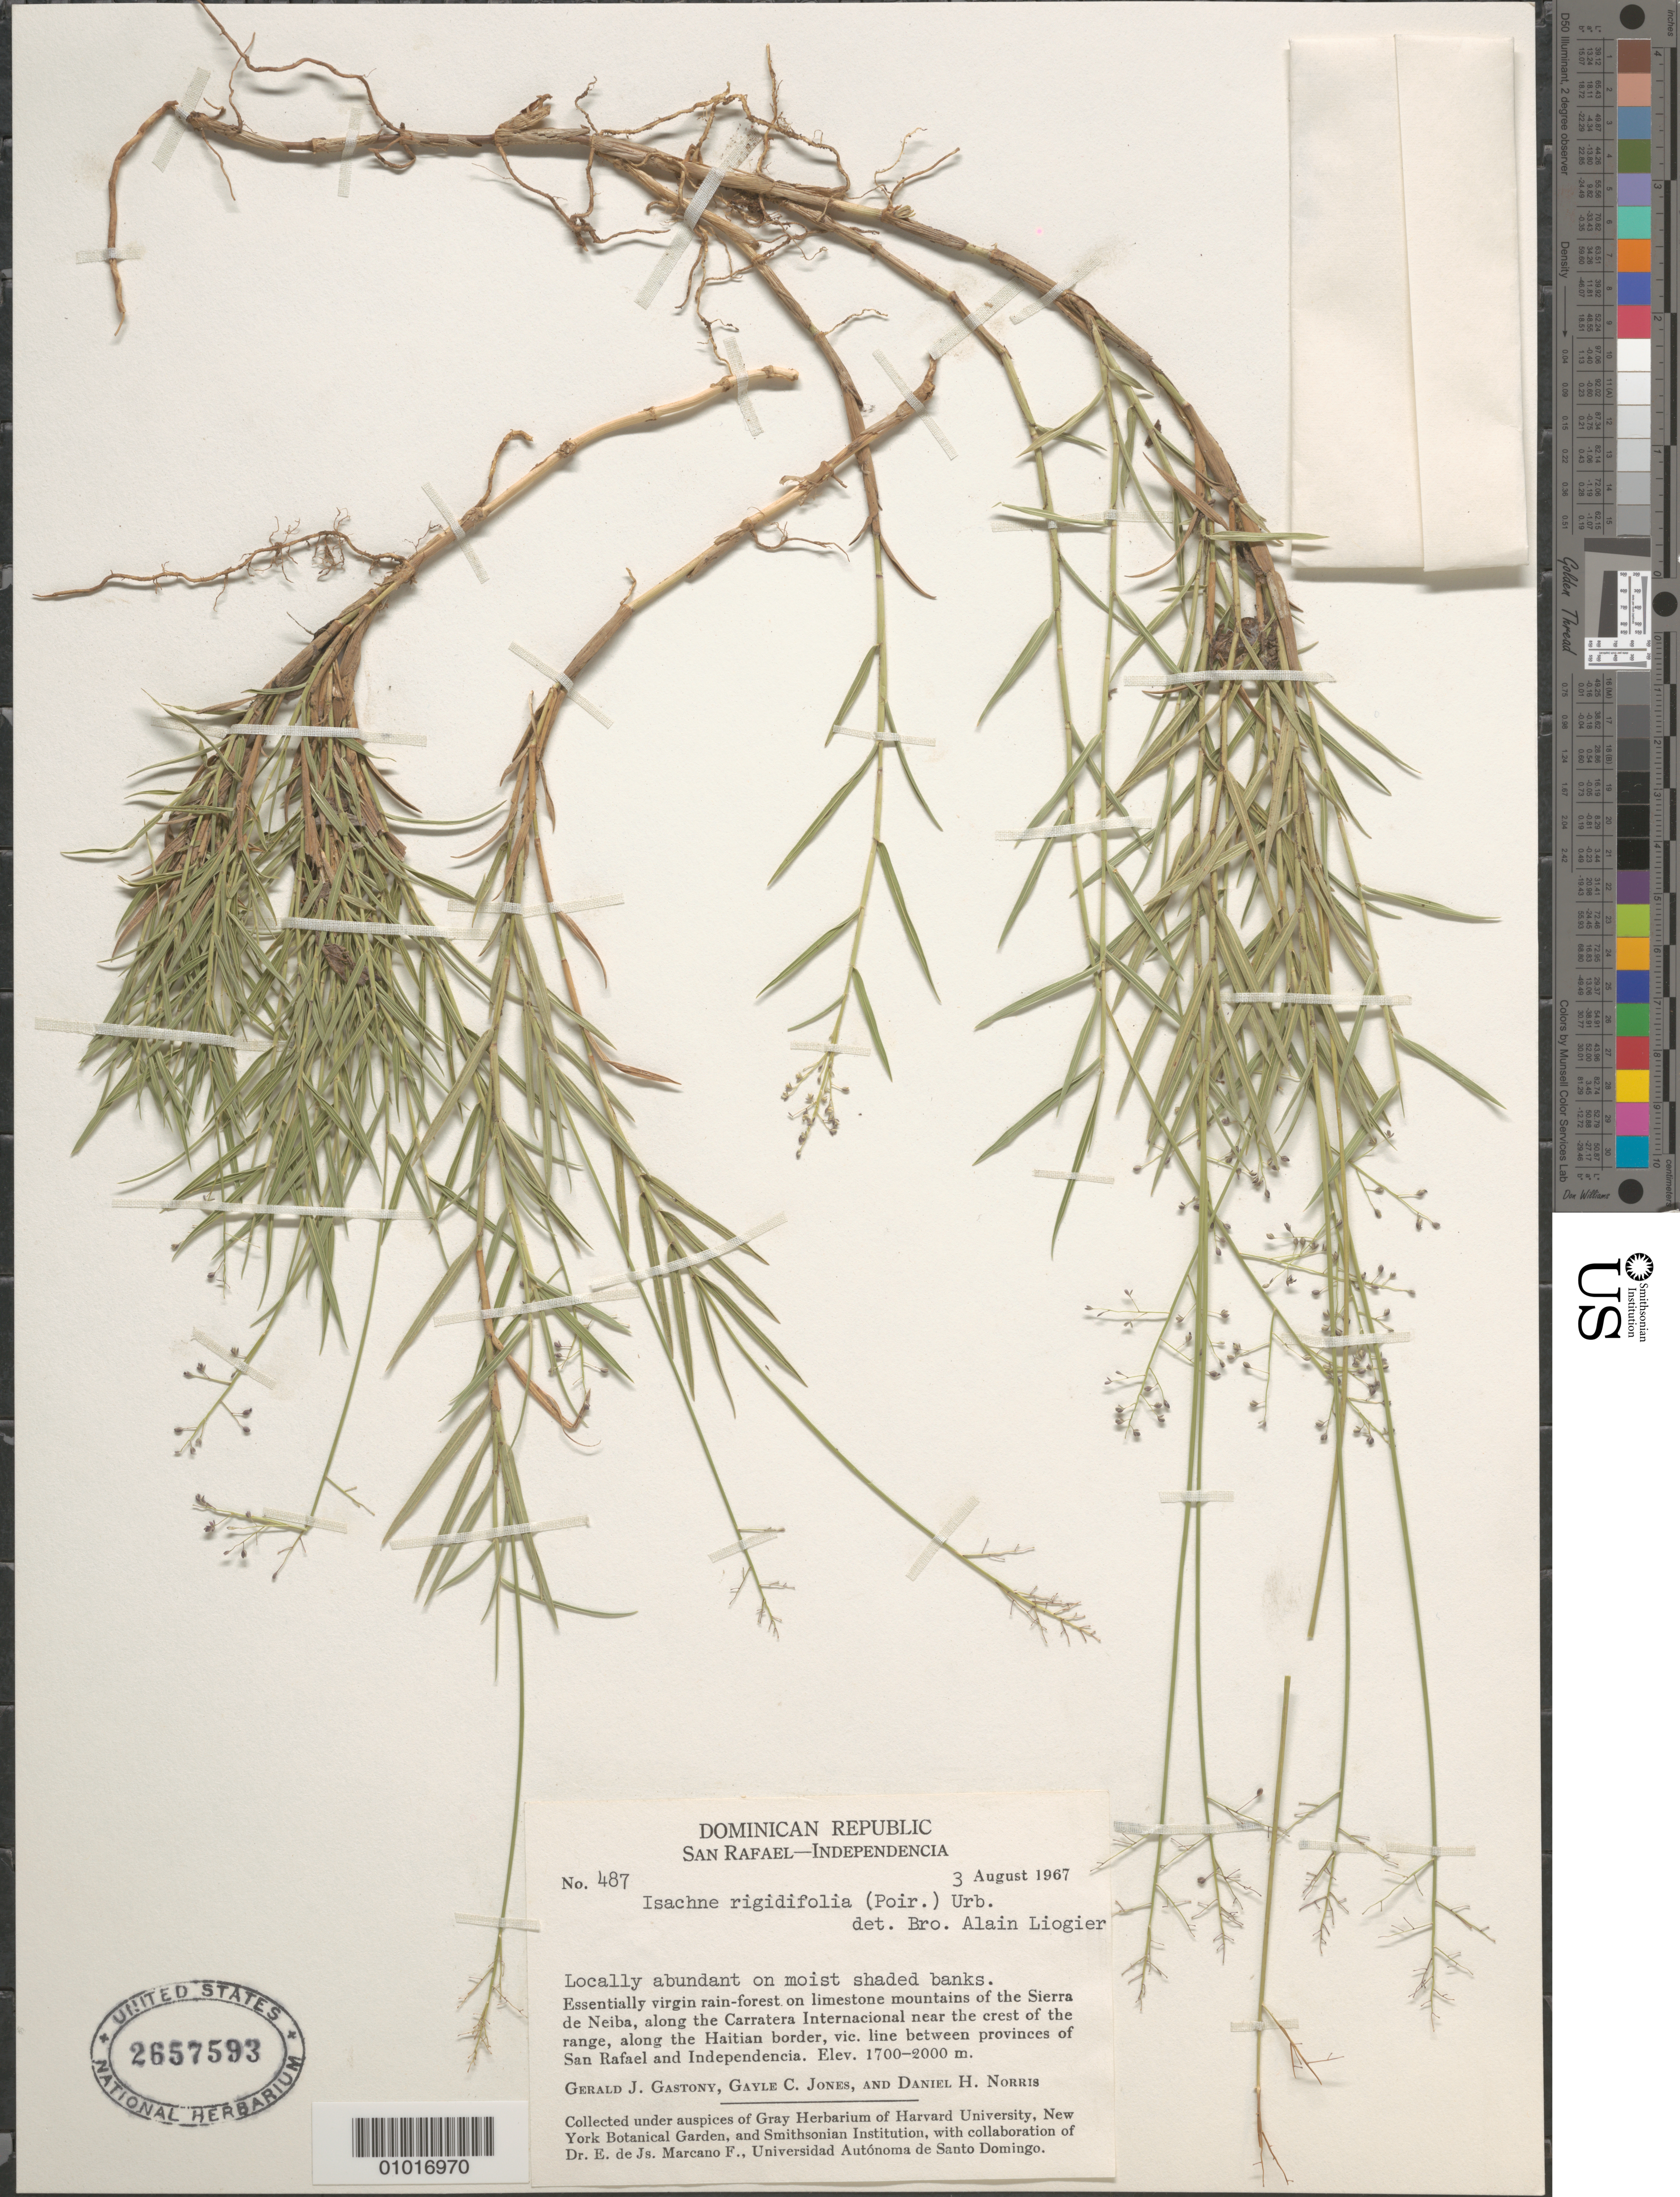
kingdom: Plantae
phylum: Tracheophyta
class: Liliopsida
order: Poales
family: Poaceae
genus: Isachne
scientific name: Isachne rigidifolia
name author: (Poir.) Urb.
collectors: G. Gastony, G. C. Jones & D. H. Norris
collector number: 487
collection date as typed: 30 Aug 1967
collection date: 1967-08-30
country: Dominican Republic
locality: along the Hatian border, vic. line between provinces of San Rafael and Indepencia.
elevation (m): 1700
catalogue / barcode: US 2657593